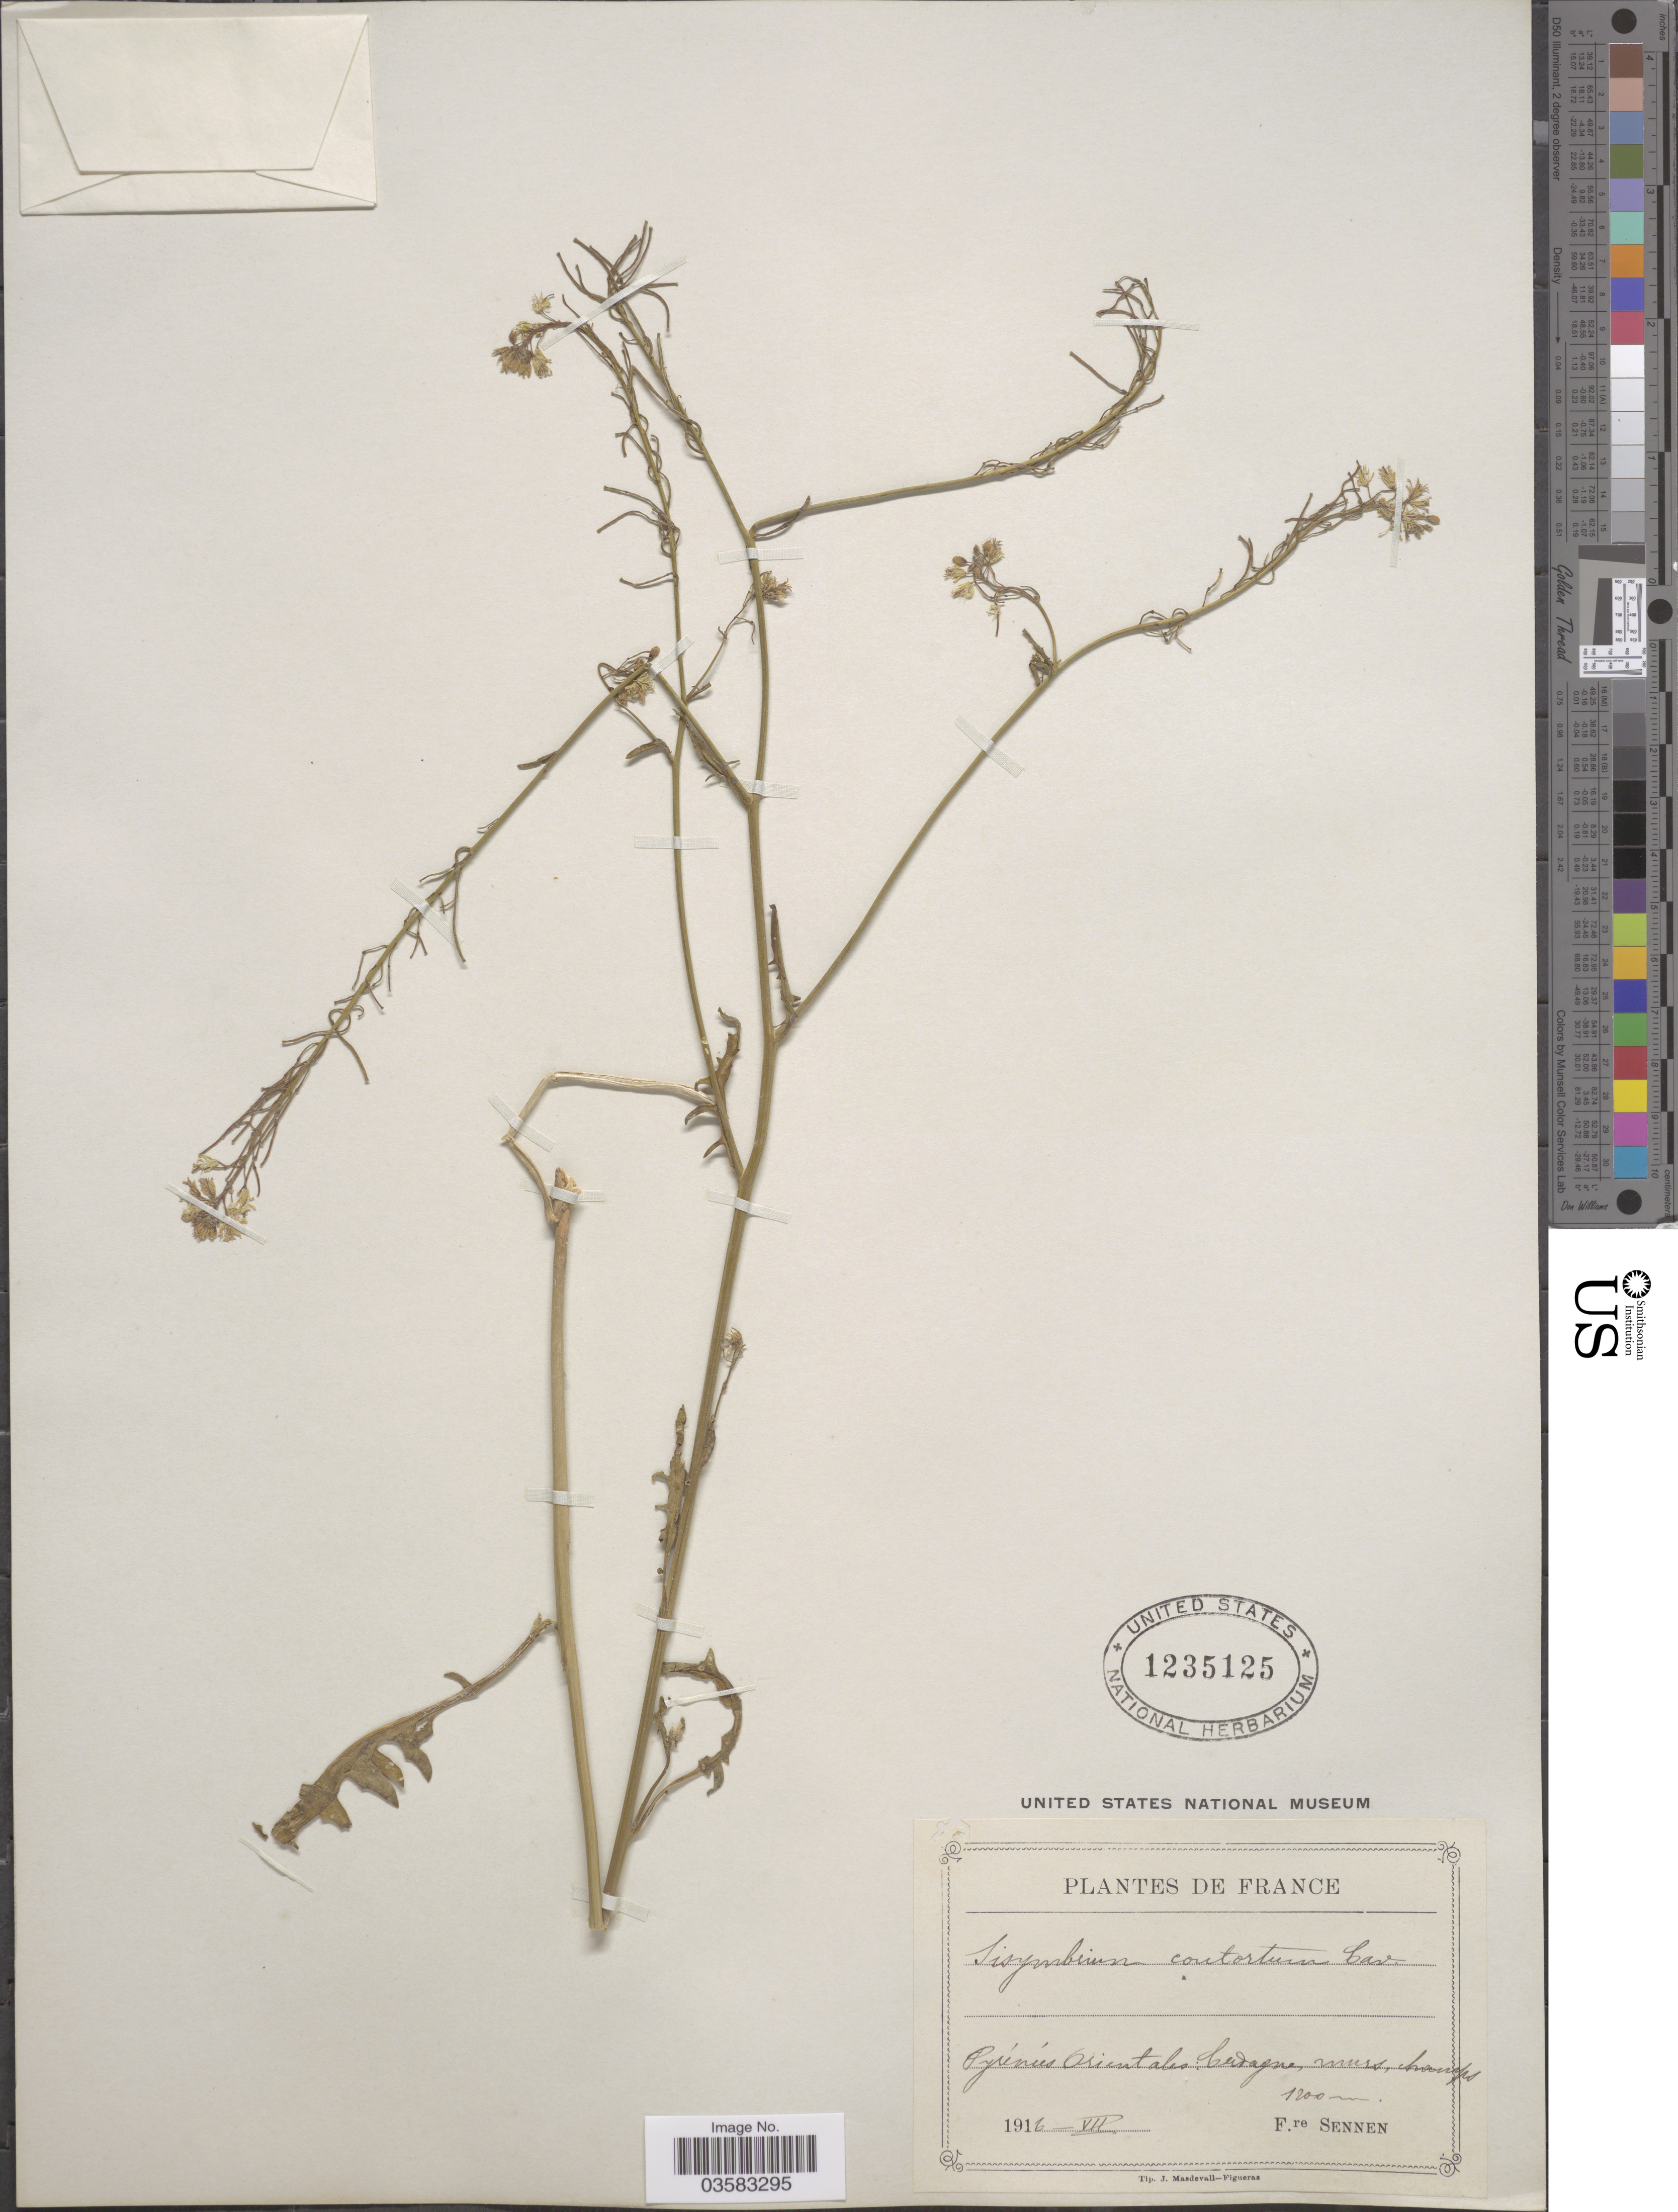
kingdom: Plantae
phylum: Tracheophyta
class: Magnoliopsida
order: Brassicales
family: Brassicaceae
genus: Sisymbrium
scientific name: Sisymbrium contortum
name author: Cav.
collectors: E. Sennen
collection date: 1916-07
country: France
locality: Pyrénées Orientales: Casagne, murs, hanges. [interpreted]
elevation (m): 1200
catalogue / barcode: US 1235125